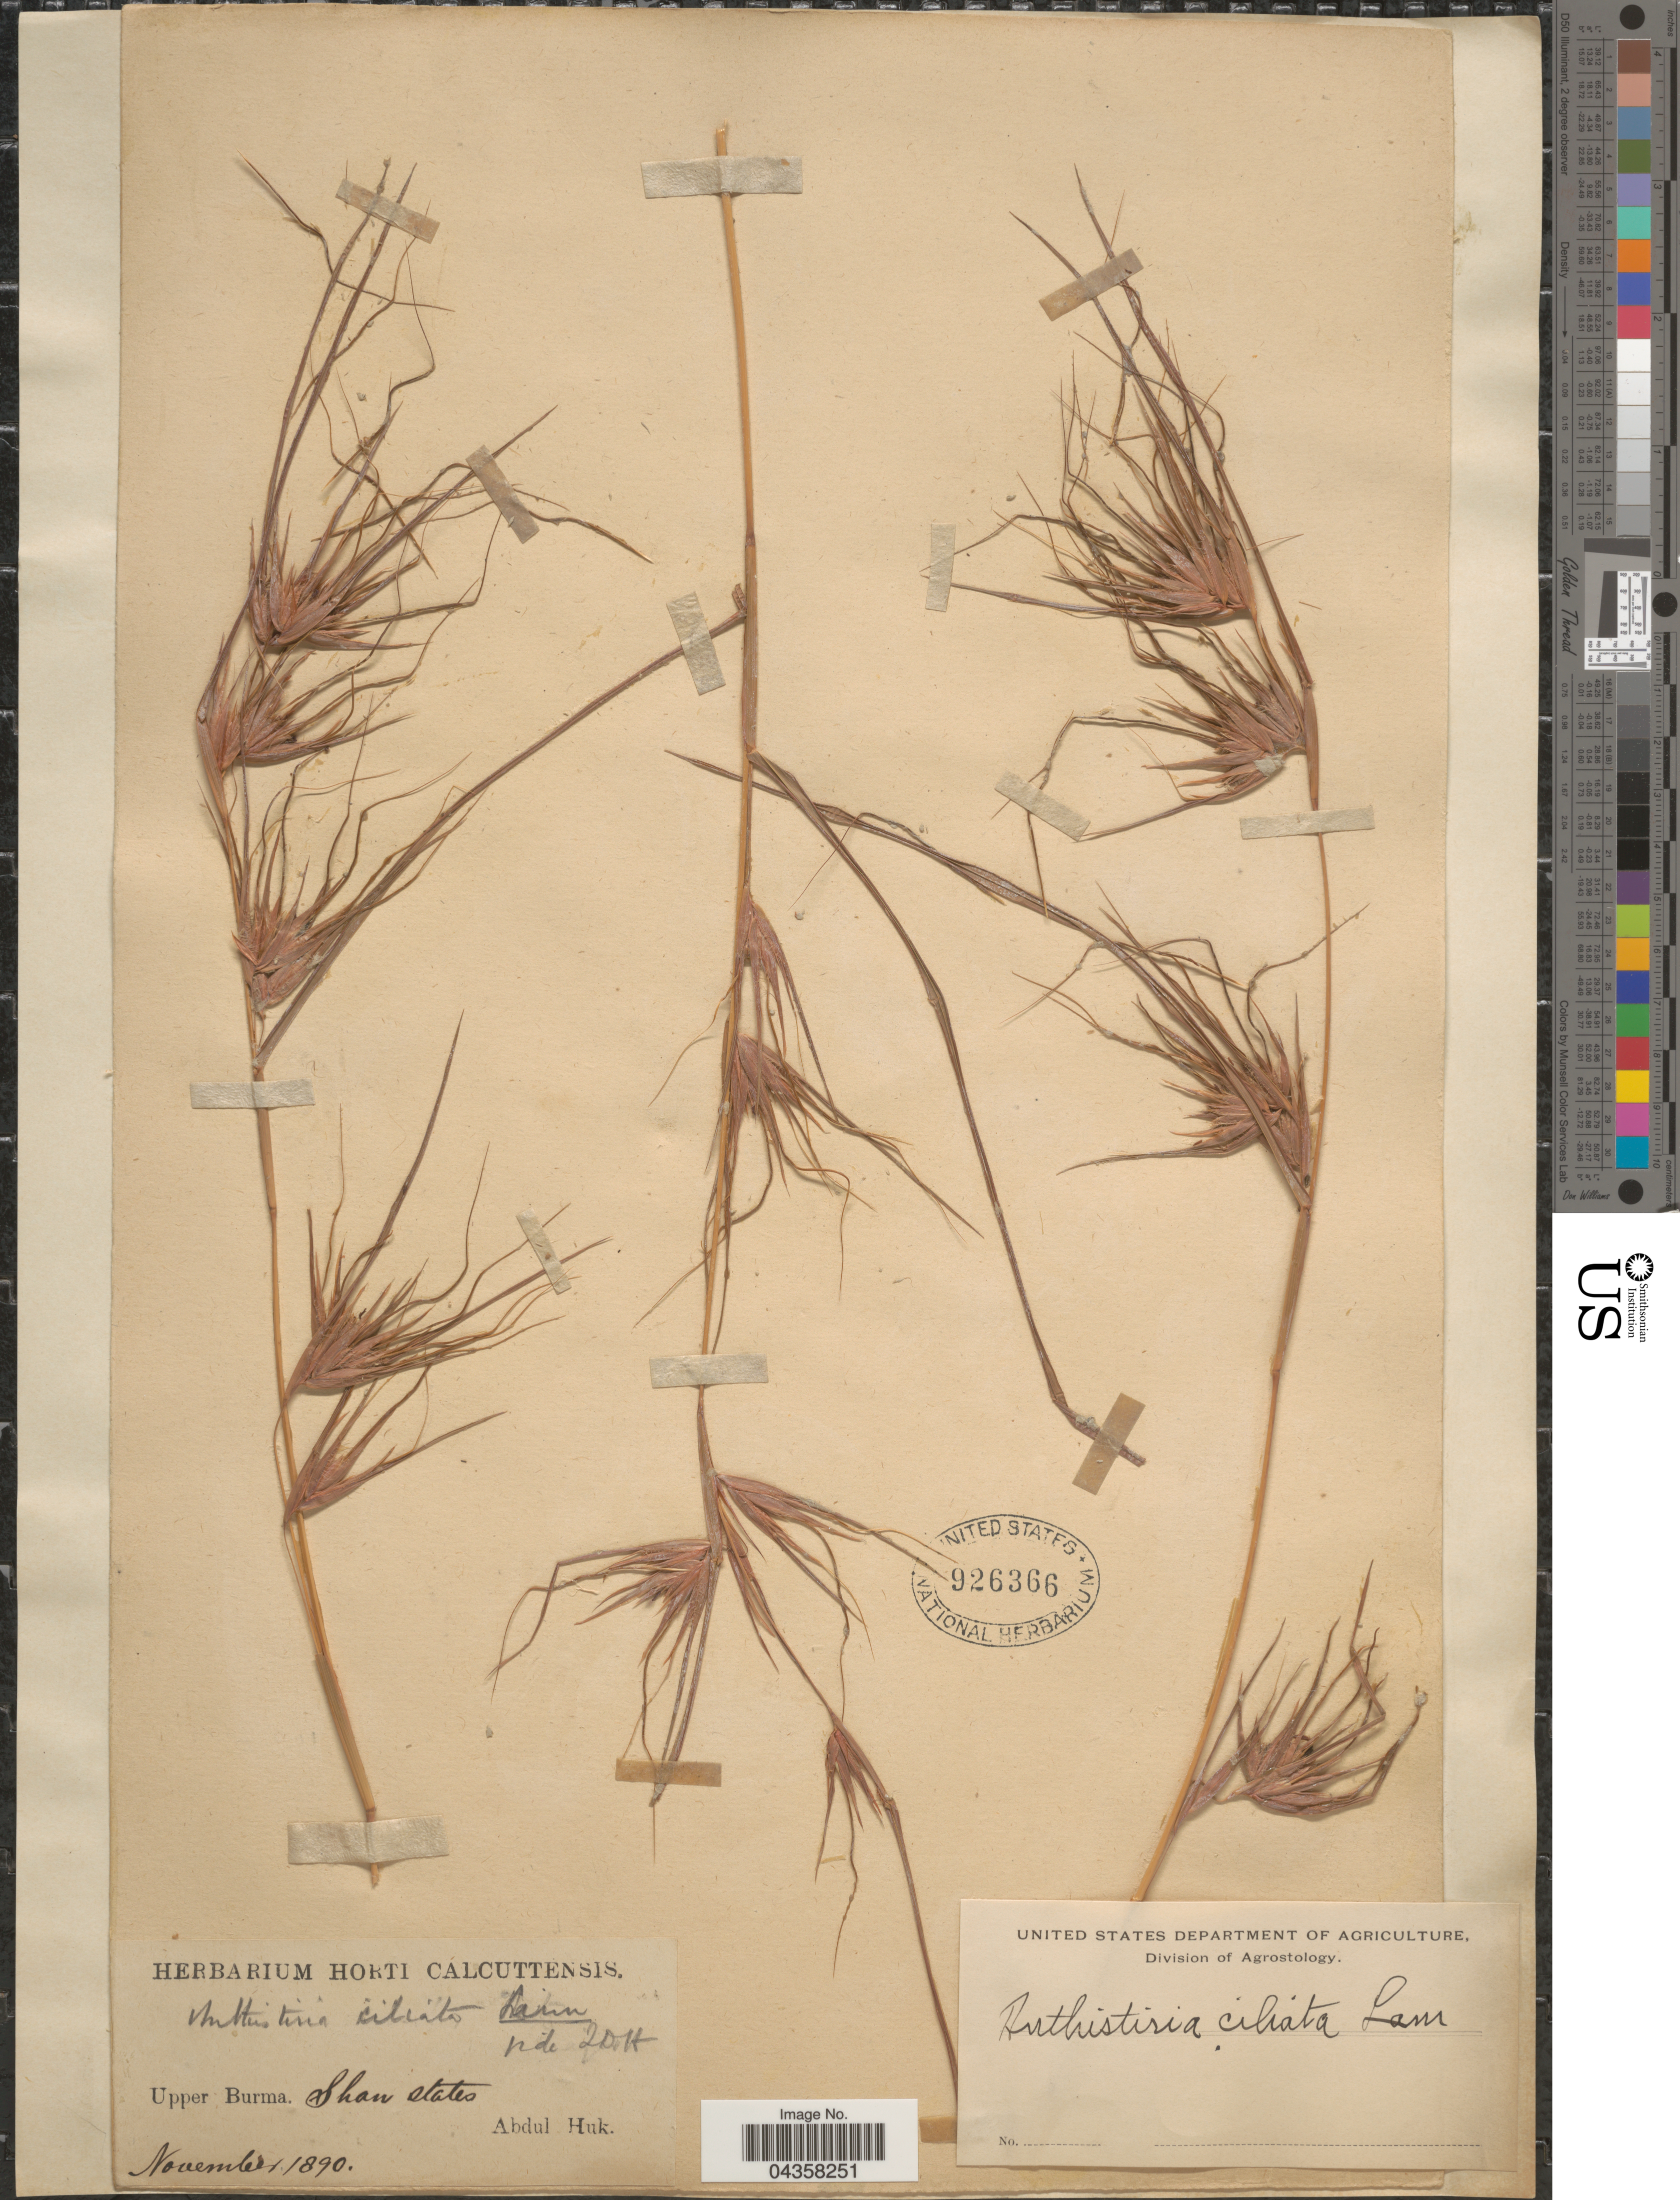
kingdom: Plantae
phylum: Tracheophyta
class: Liliopsida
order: Poales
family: Poaceae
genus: Themeda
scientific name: Themeda quadrivalvis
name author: (L.) Kuntze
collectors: A. Huk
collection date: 1890-11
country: Myanmar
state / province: Shan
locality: Upper Burma. Shan states.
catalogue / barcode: US 926366